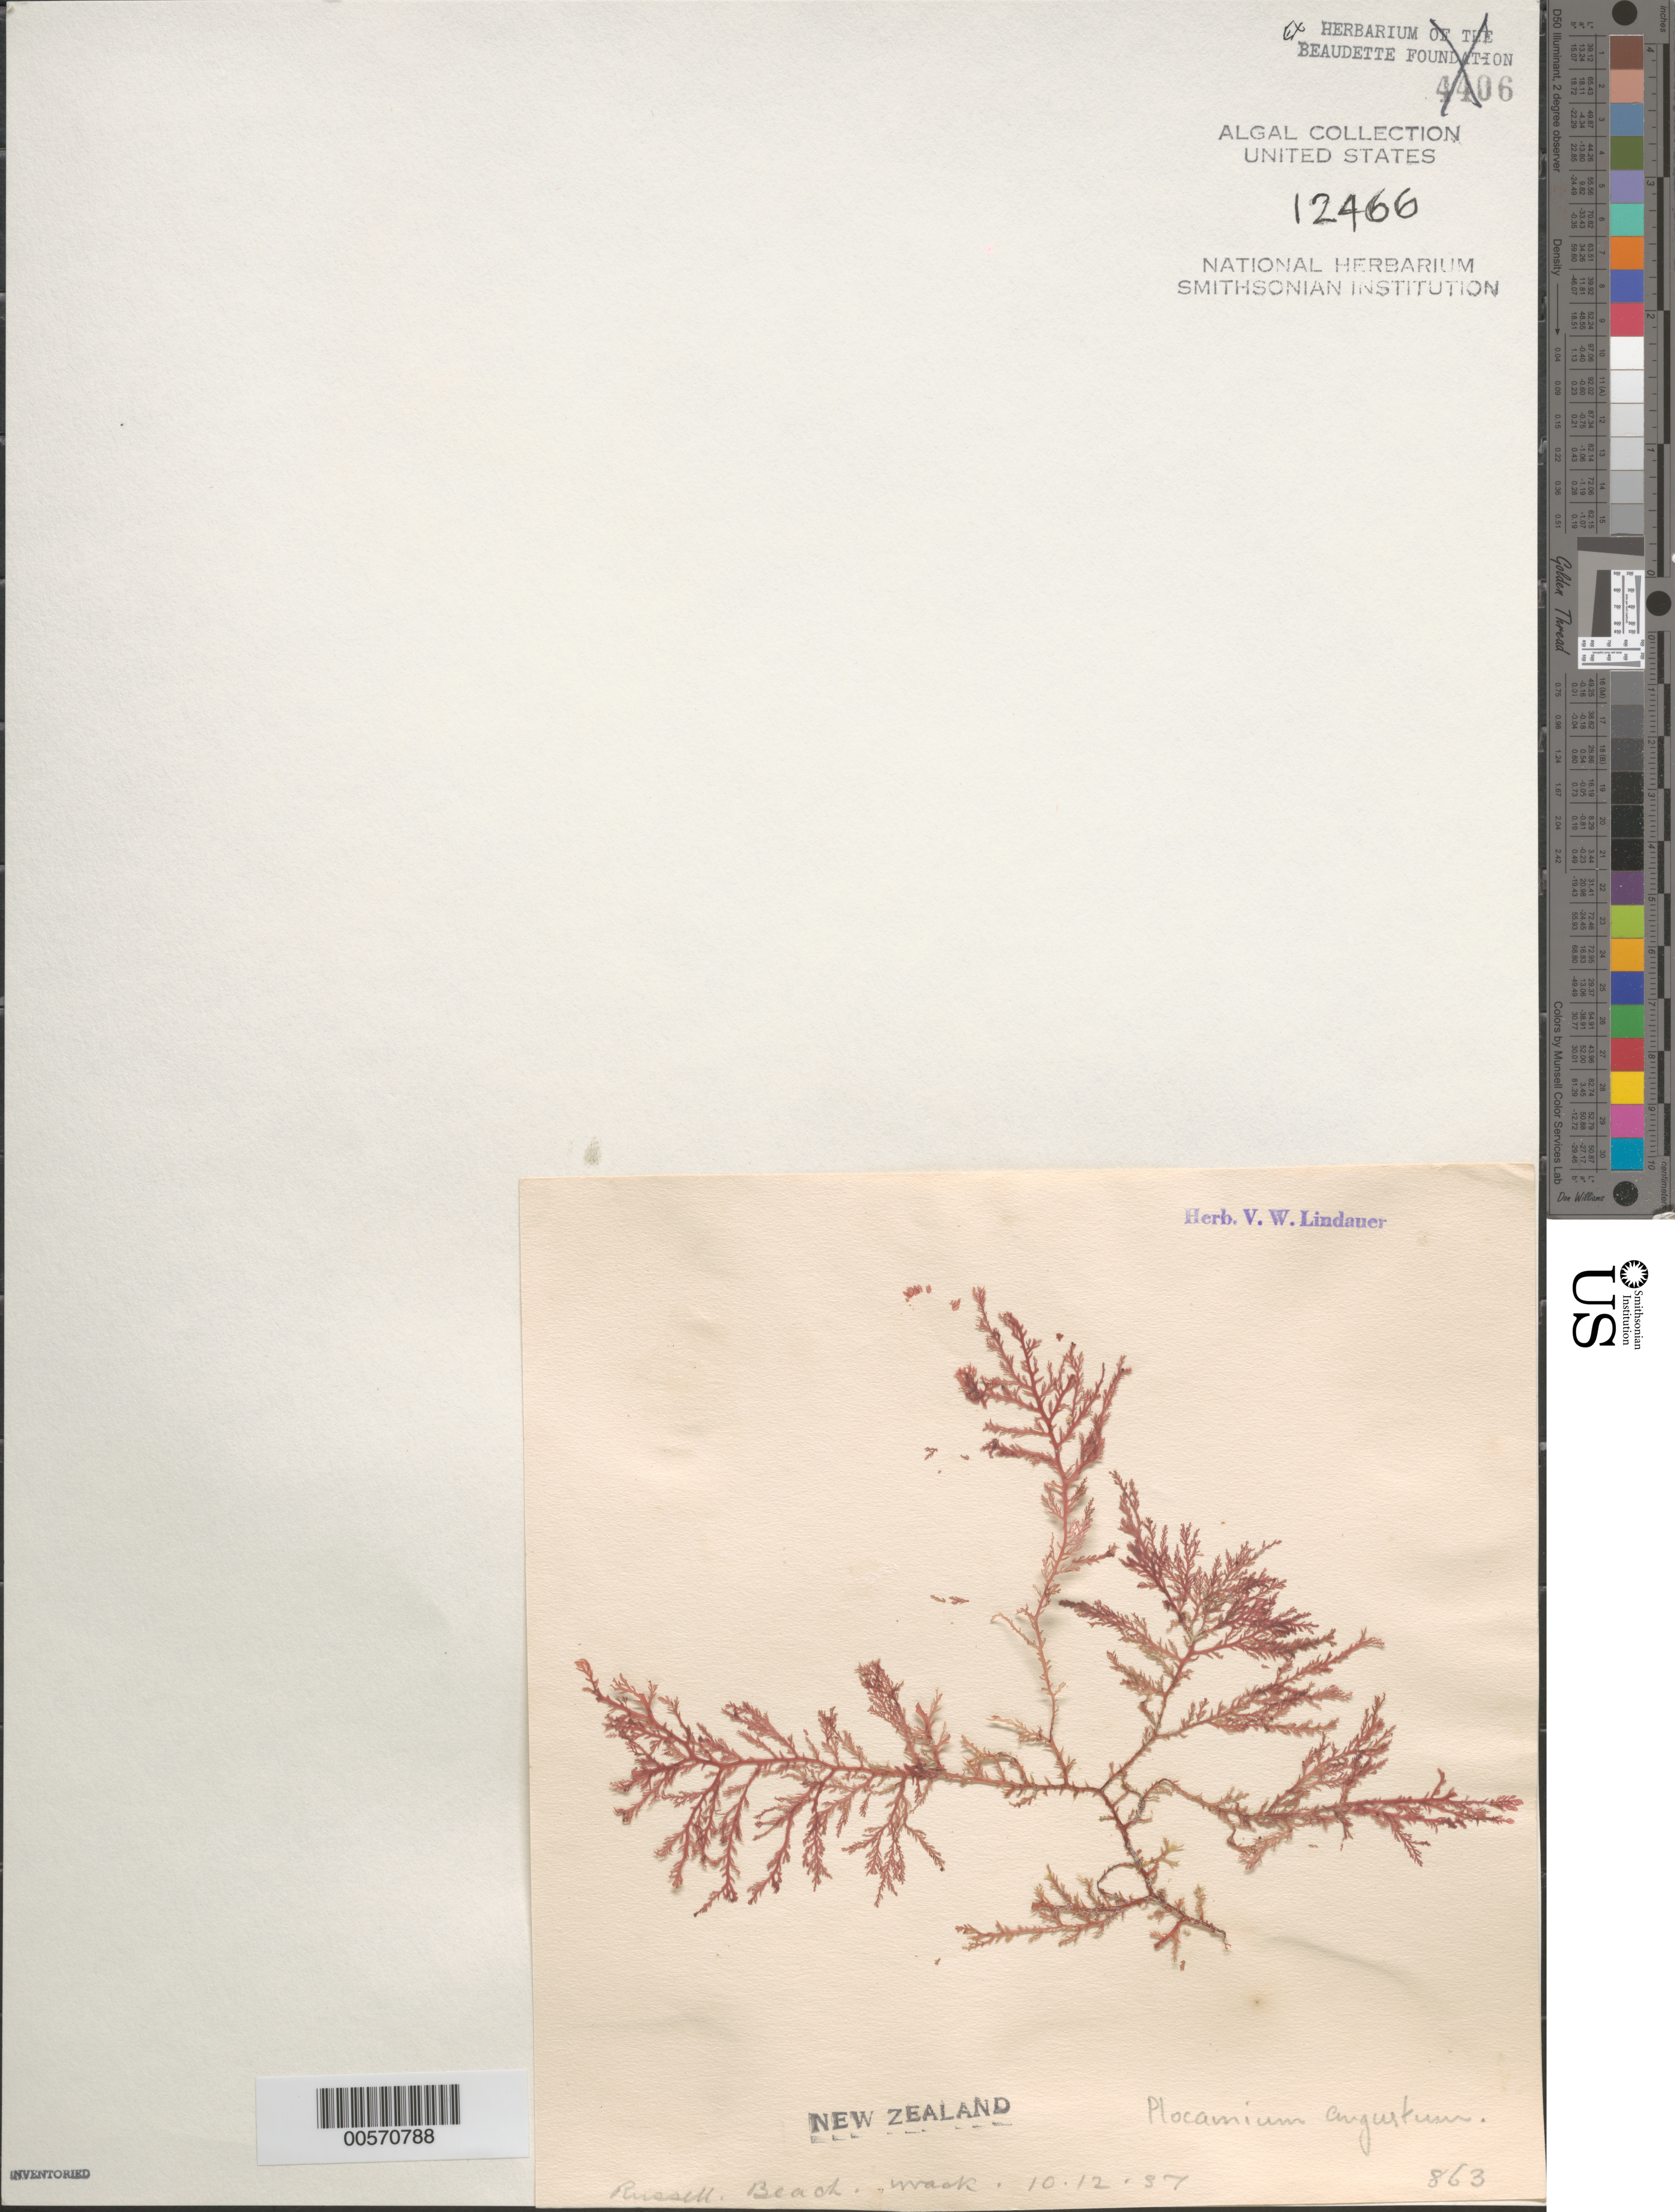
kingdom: Plantae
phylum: Rhodophyta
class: Florideophyceae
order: Plocamiales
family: Plocamiaceae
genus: Plocamium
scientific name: Plocamium angustum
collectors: V. Lindauer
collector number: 863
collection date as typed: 10 Dec 1937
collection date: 1937-12-10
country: New Zealand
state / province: Northland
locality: Russell beach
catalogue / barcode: US 12466